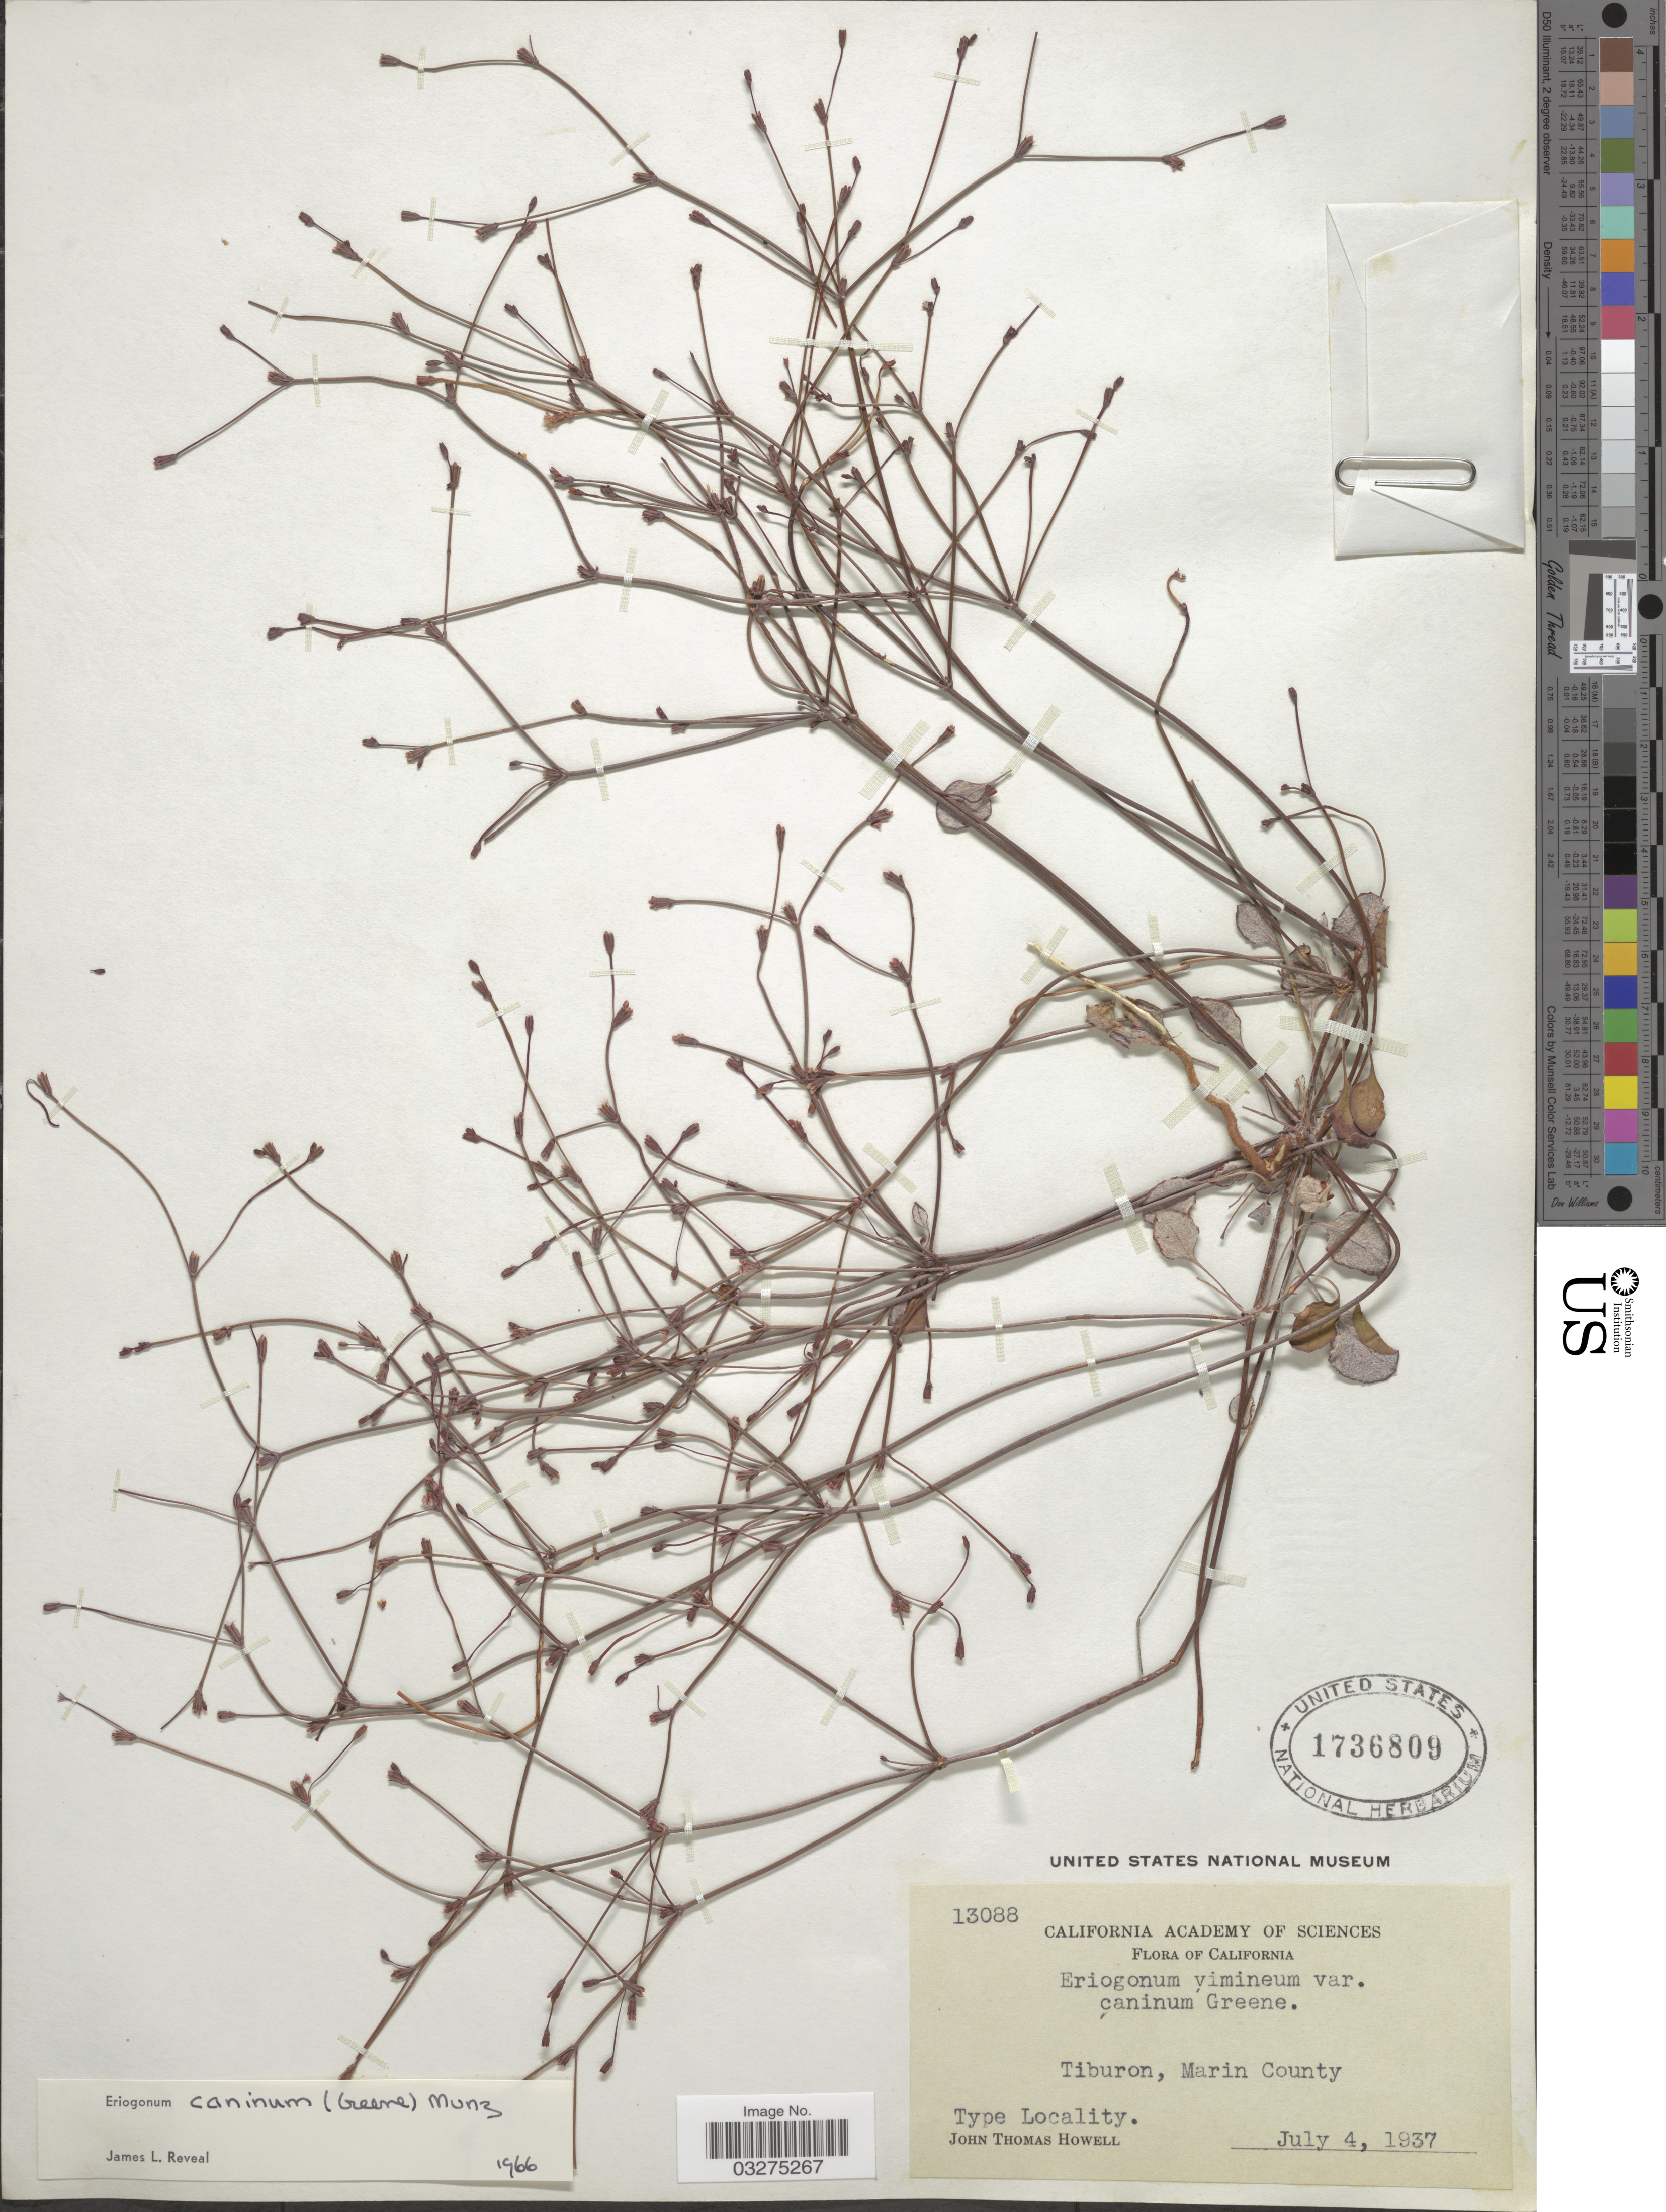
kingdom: Plantae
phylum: Tracheophyta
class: Magnoliopsida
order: Caryophyllales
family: Polygonaceae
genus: Eriogonum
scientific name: Eriogonum caninum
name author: (Greene) Munz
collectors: J. T. Howell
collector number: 13088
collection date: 1937-07-04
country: United States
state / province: California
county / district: Marin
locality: Tiburon, Marin County.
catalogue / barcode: US 1736809